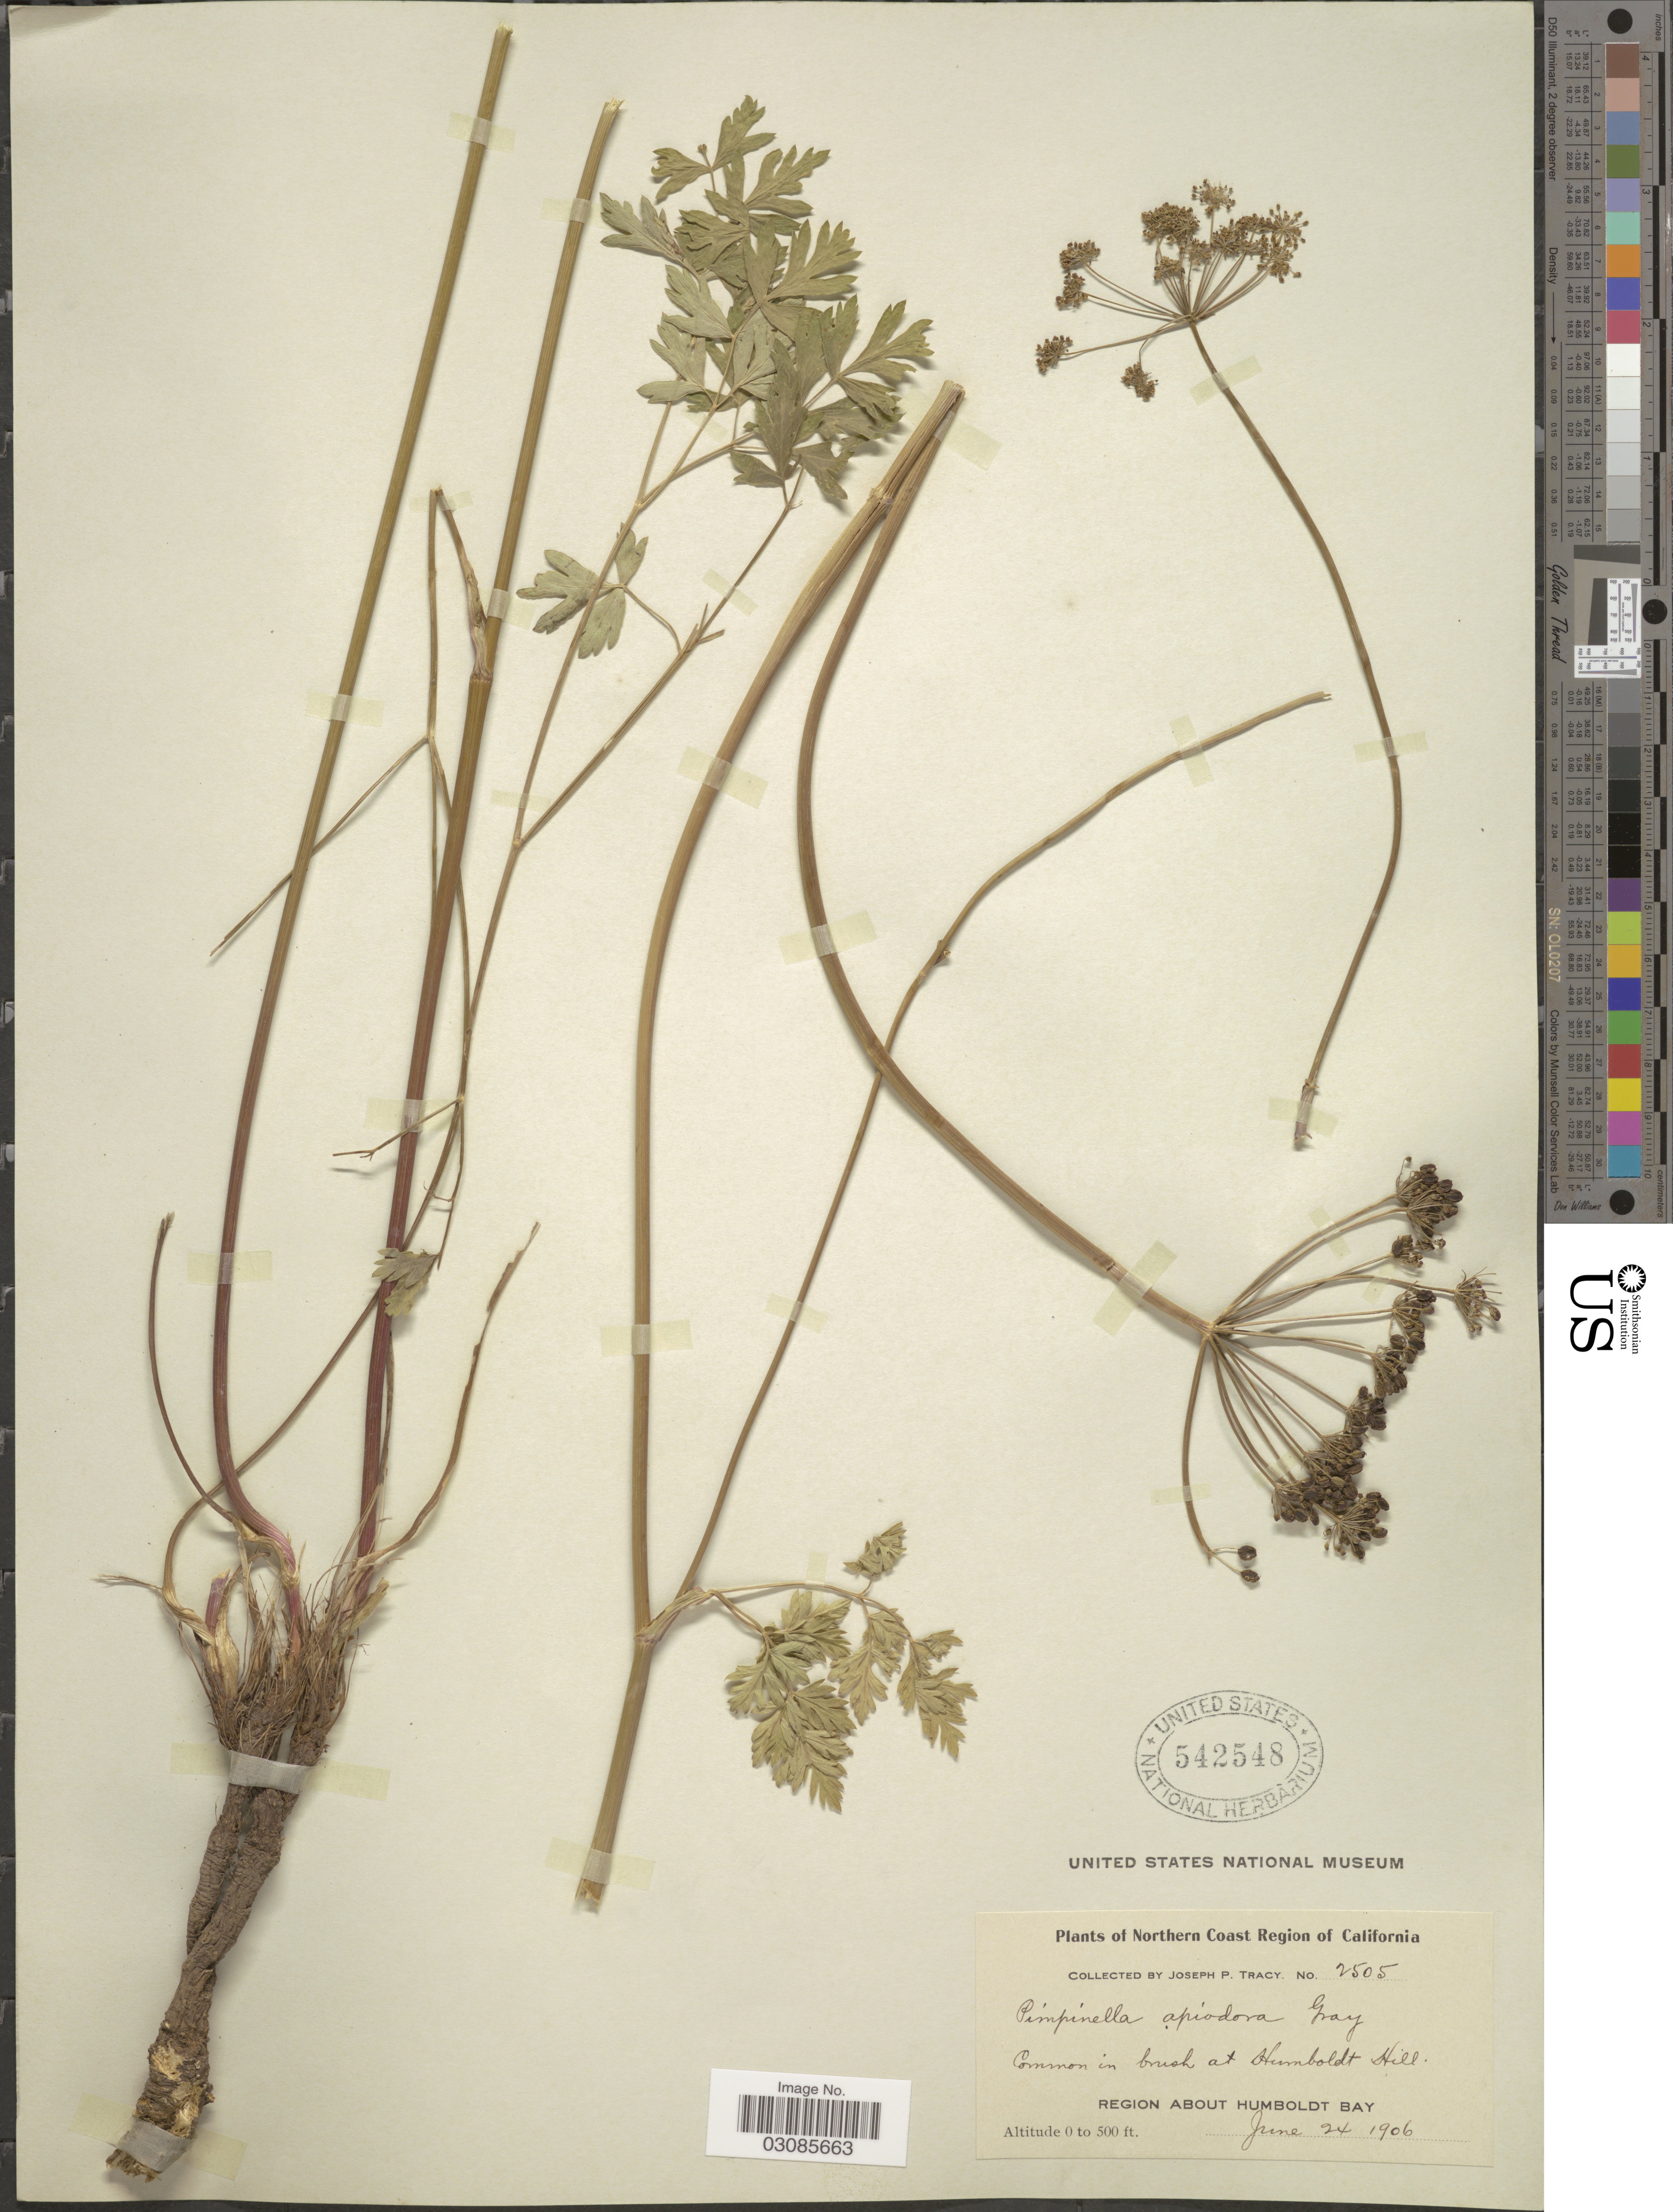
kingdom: Plantae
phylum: Tracheophyta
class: Magnoliopsida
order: Apiales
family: Apiaceae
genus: Pimpinella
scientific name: Pimpinella apiodora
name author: A. Gray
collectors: J. Tracy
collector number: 2505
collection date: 1906-06-24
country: United States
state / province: California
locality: Northern Coast Region of California. In brush at Humboldt Hill. Region about Humboldt Bay.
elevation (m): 0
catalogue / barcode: US 542548